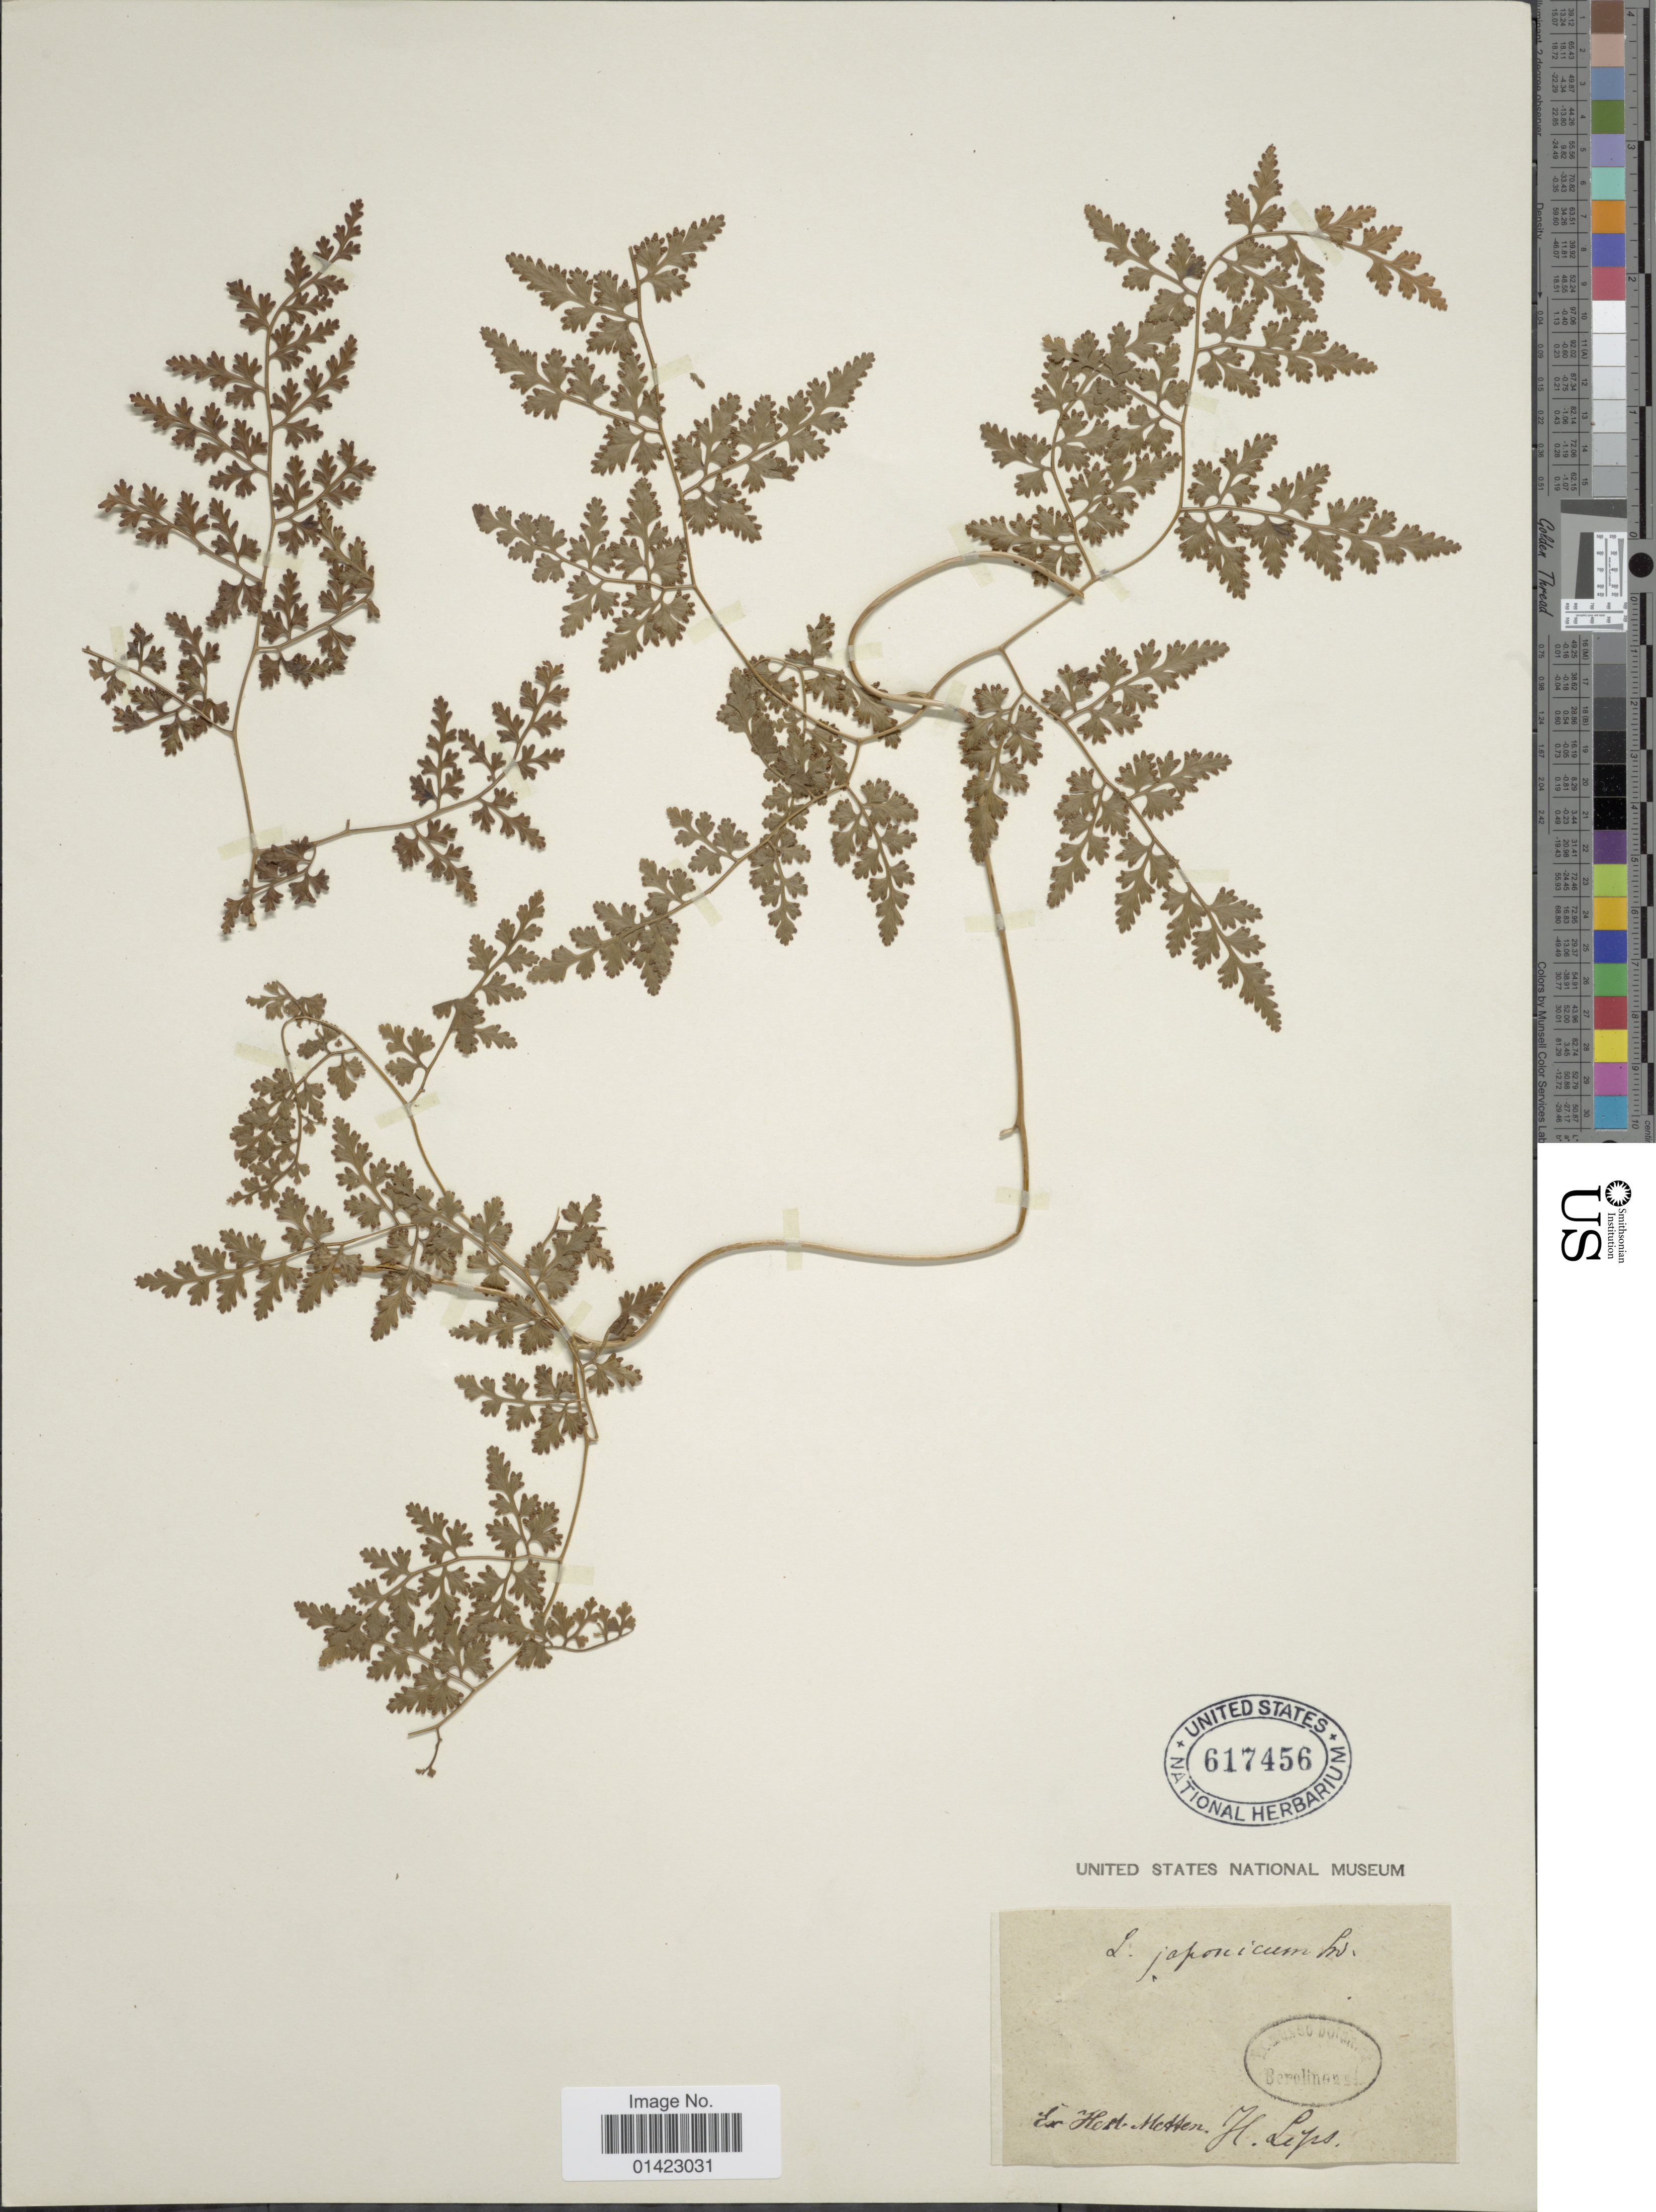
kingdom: Plantae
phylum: Tracheophyta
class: Polypodiopsida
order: Schizaeales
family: Lygodiaceae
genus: Lygodium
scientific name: Lygodium japonicum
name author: (Thunb.) Sw.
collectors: H. Lips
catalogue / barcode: US 617456